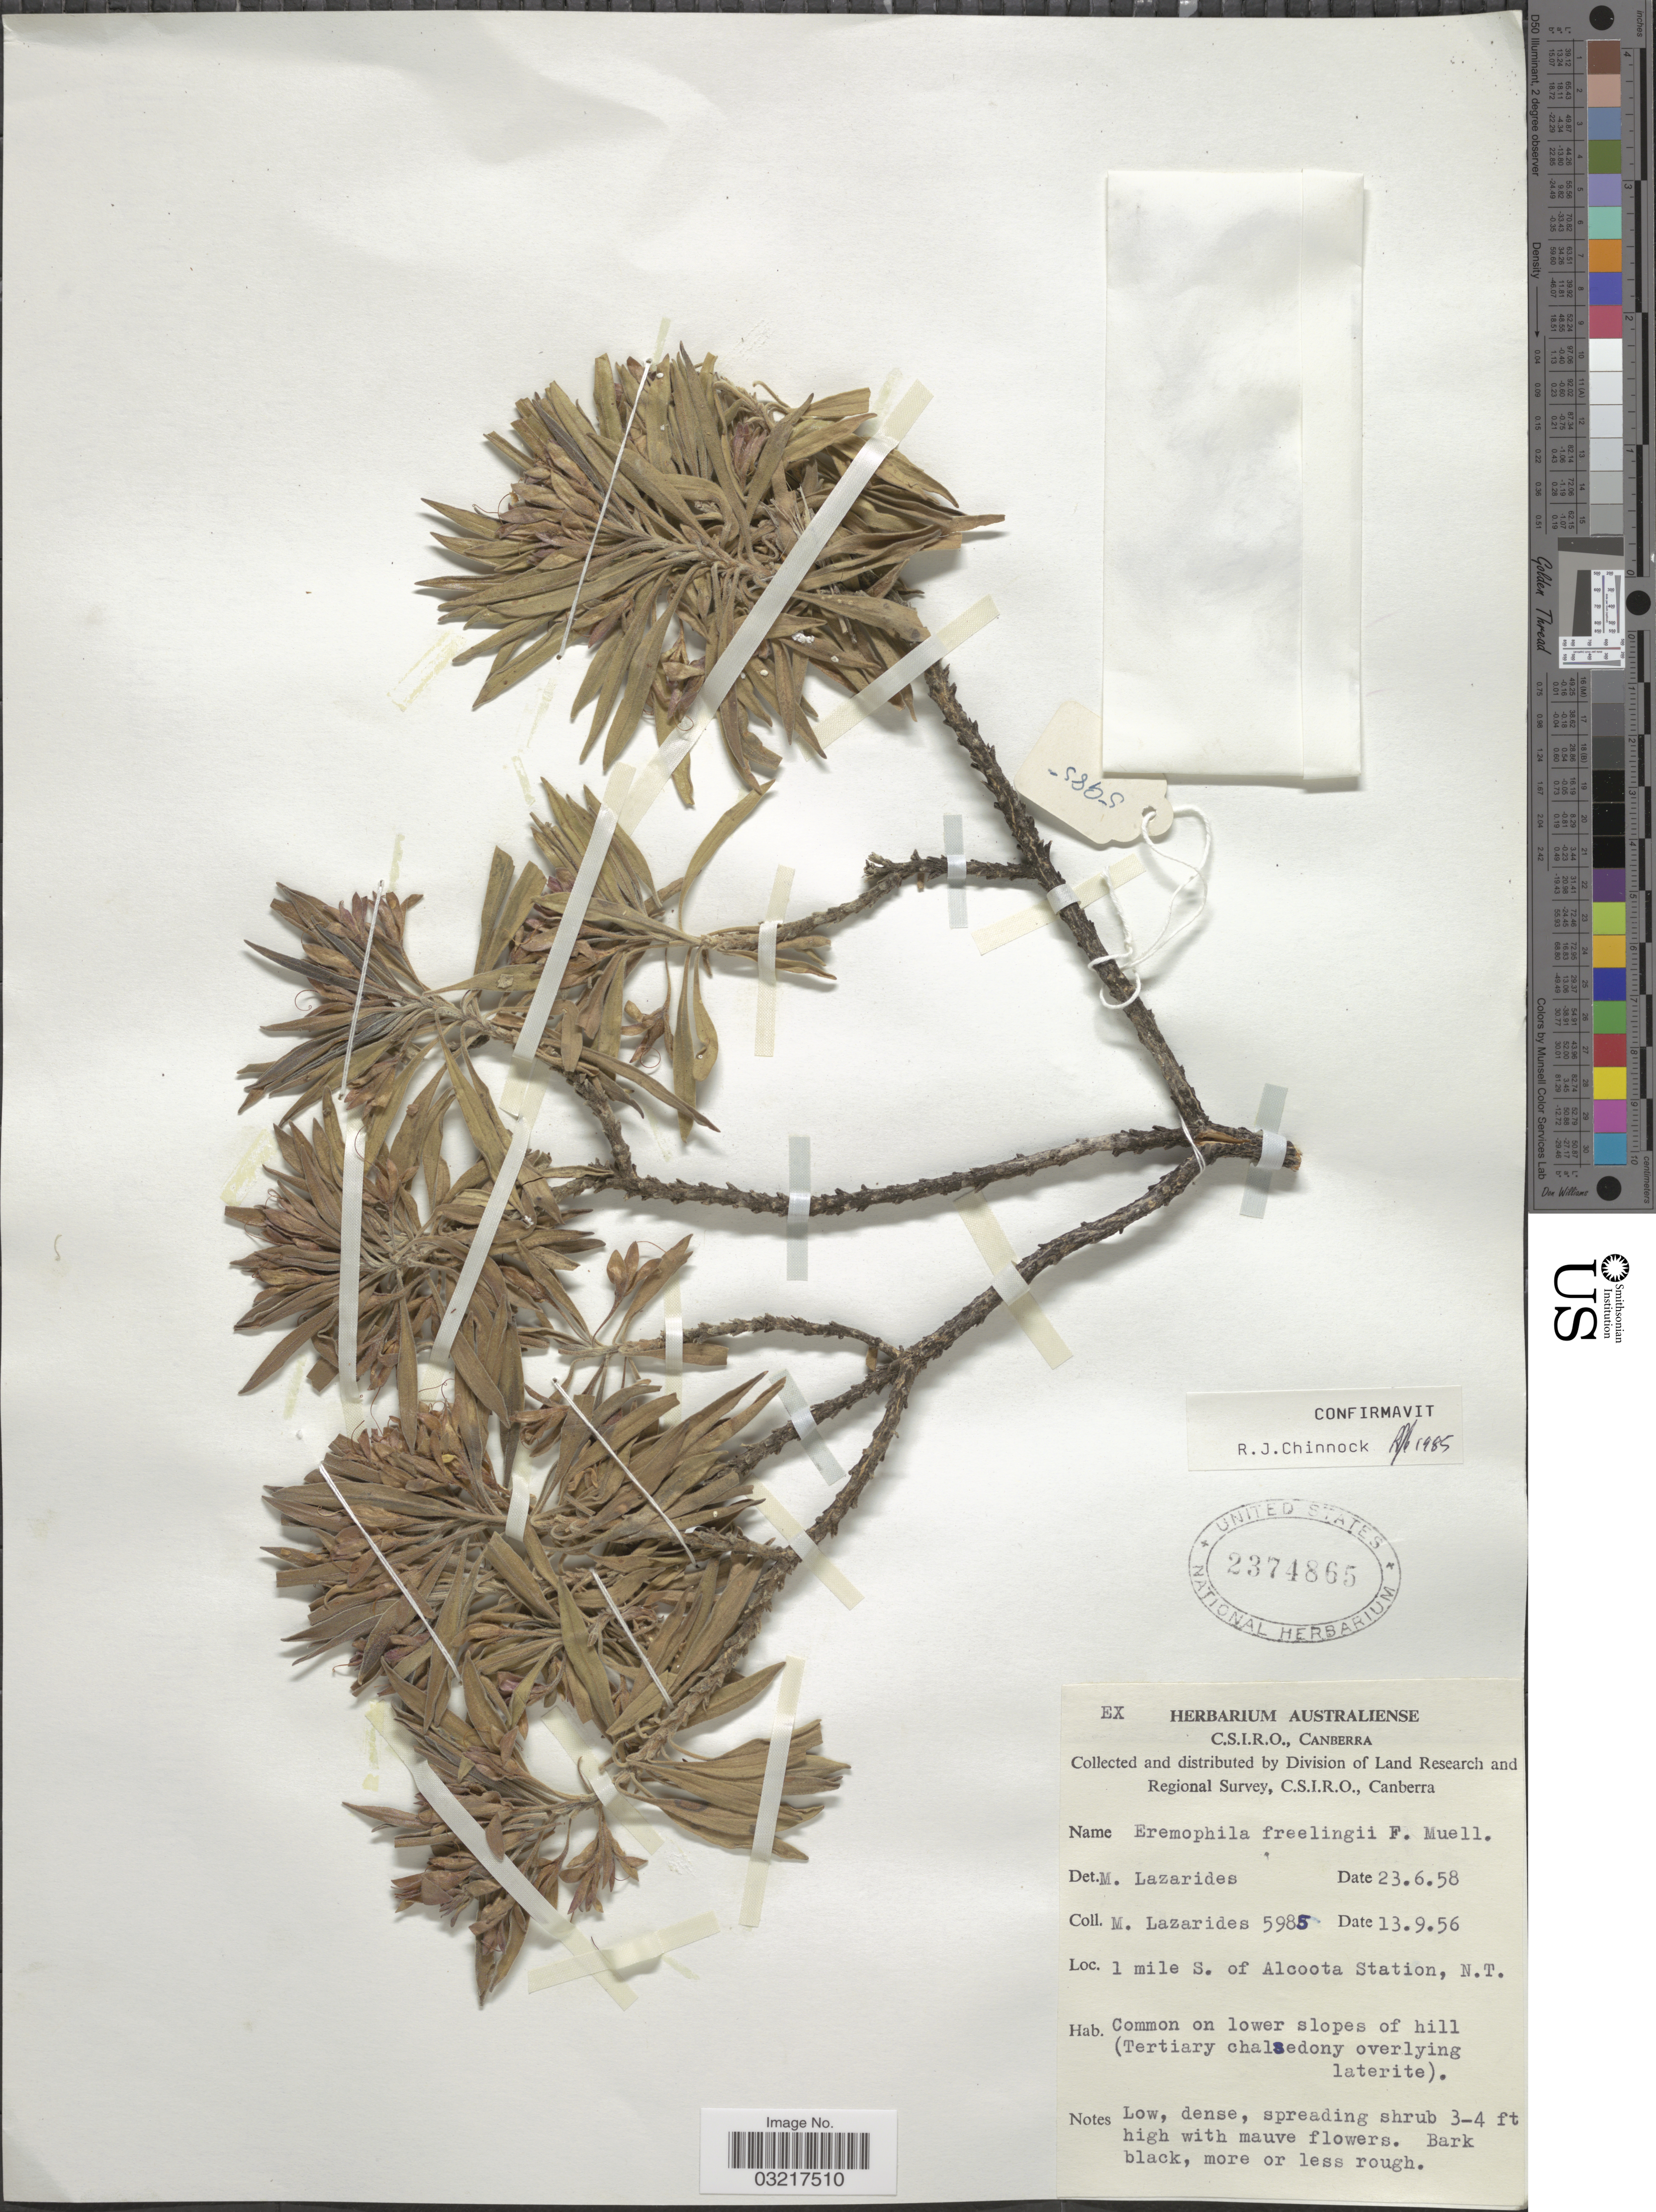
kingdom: Plantae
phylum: Tracheophyta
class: Magnoliopsida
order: Lamiales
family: Scrophulariaceae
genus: Eremophila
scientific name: Eremophila freelingii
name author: F. Muell.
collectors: M. Lazarides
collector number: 5985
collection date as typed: Transcribed d/m/y: 13/9/56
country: Australia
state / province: Northern Territory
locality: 1 mile S. of Alcoota Station, N.T.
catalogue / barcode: US 2374865